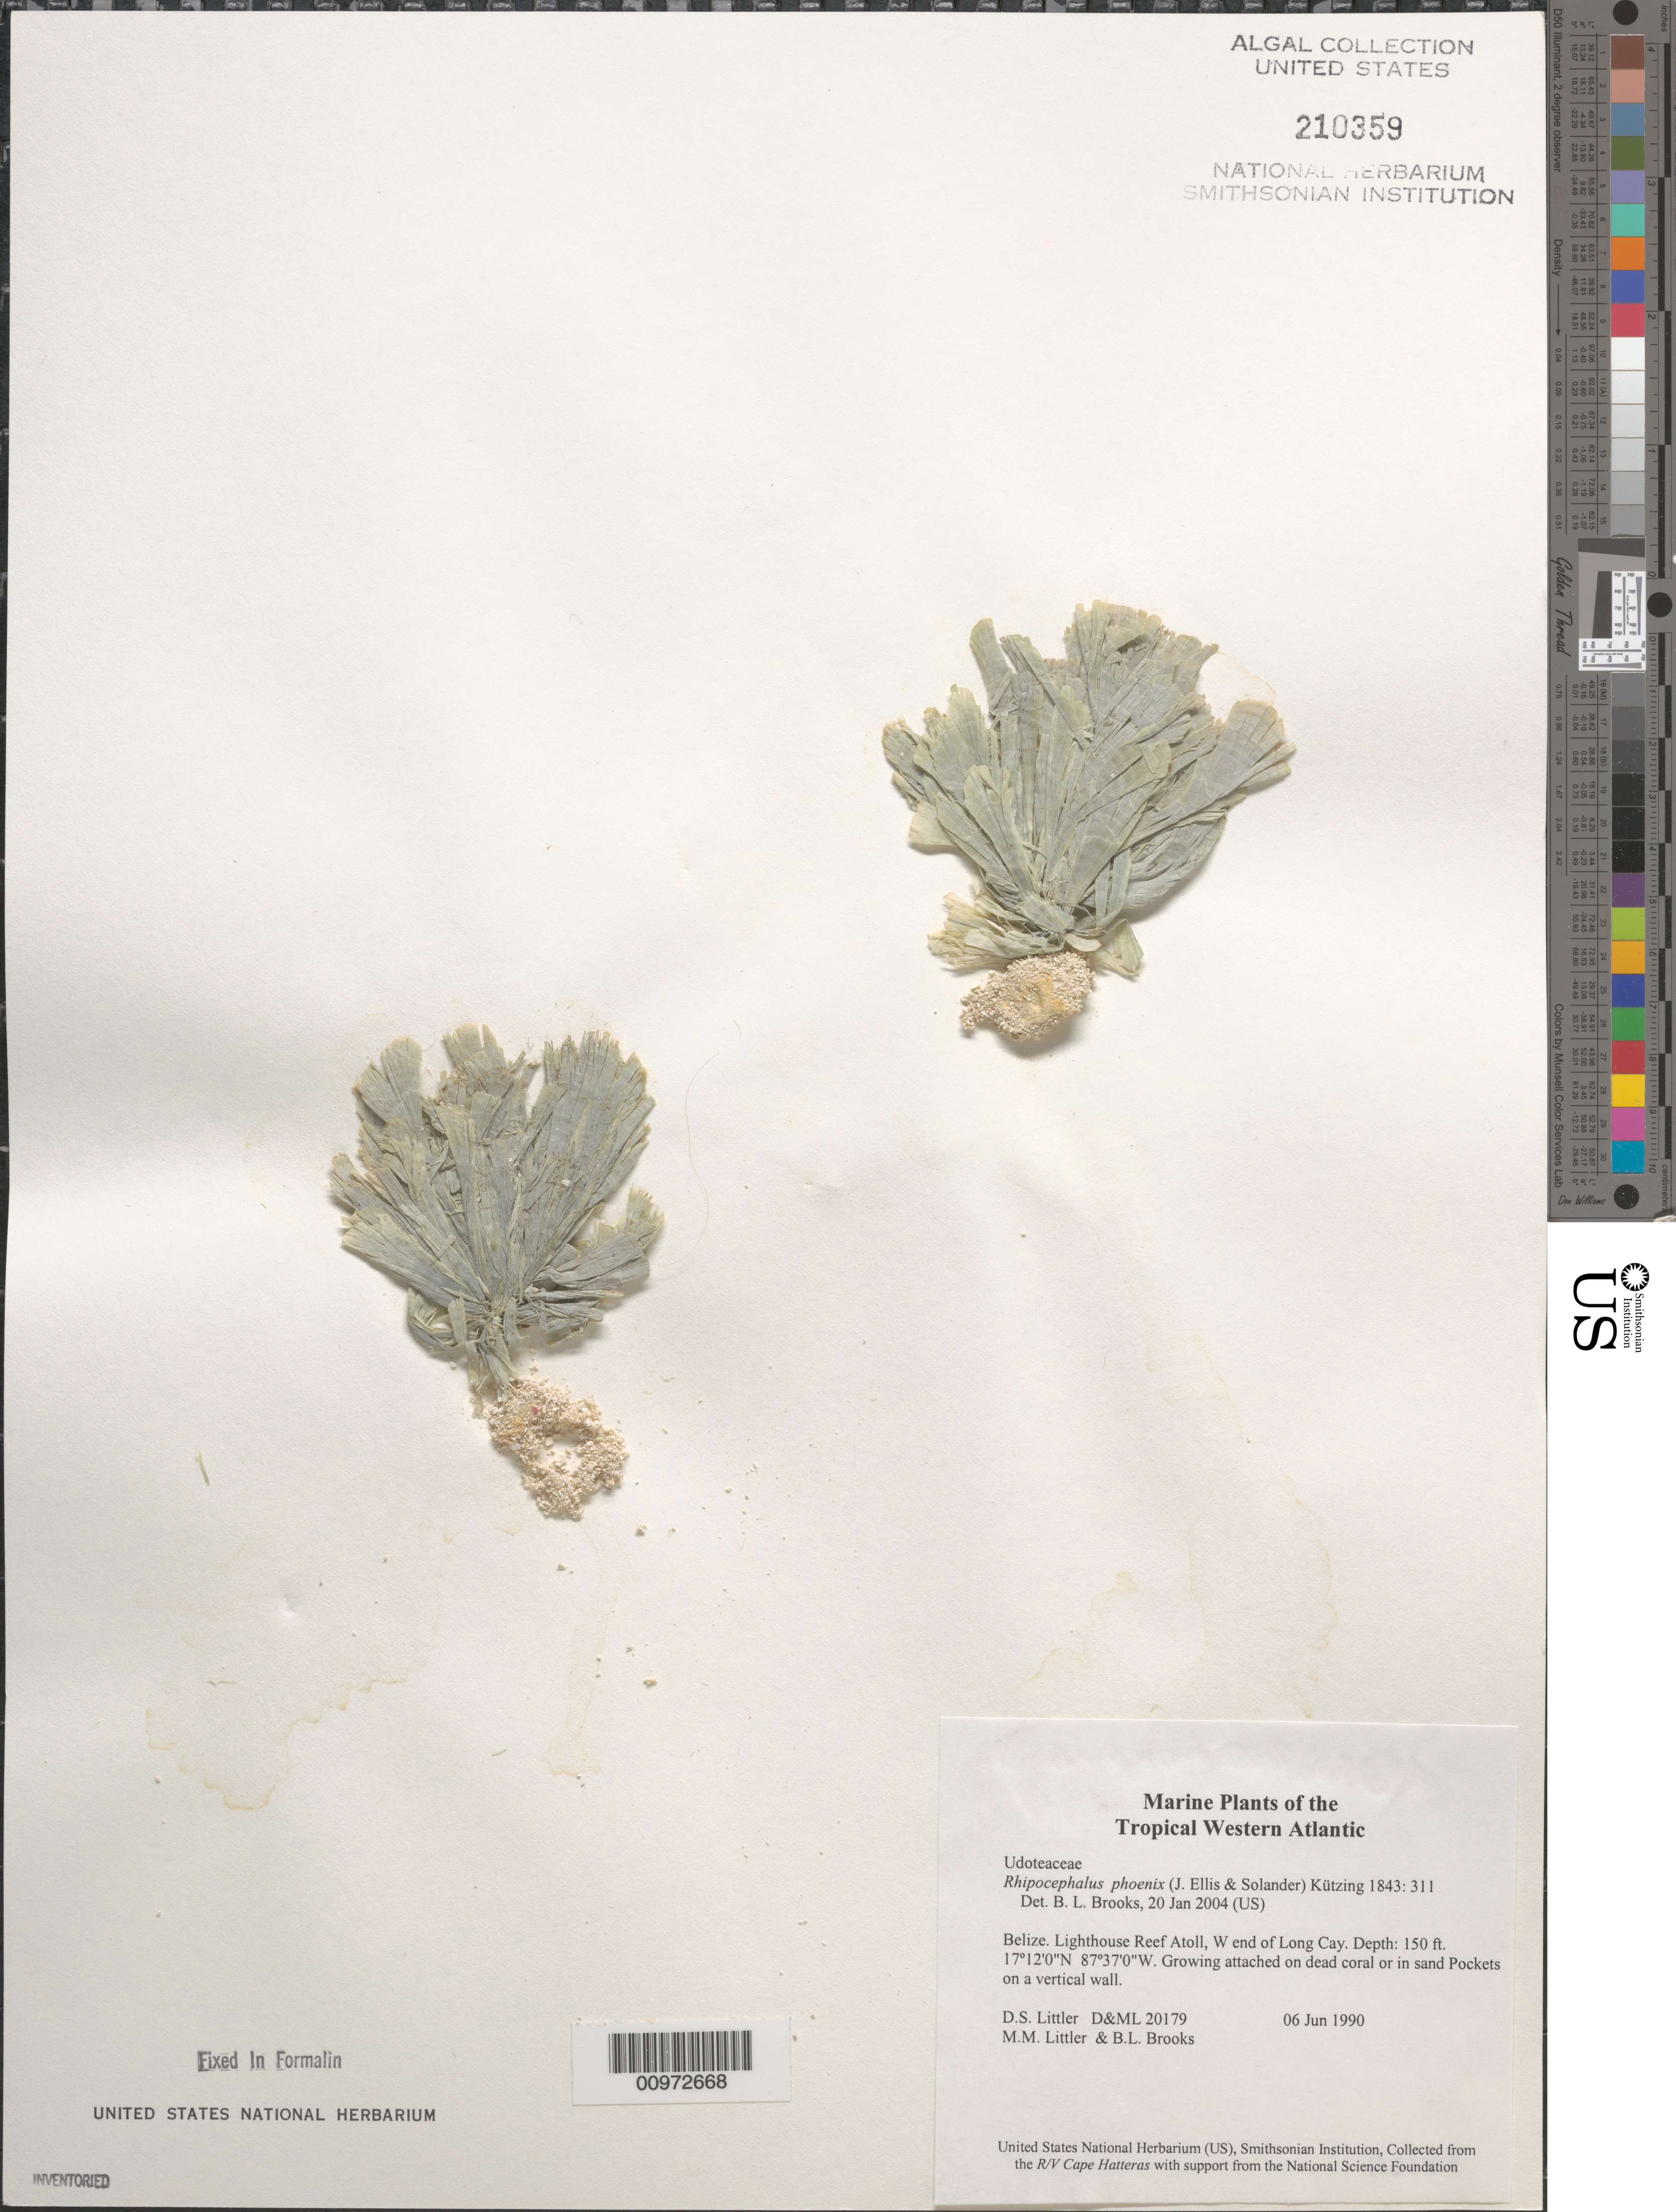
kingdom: Plantae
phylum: Chlorophyta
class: Ulvophyceae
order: Bryopsidales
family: Udoteaceae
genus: Rhipocephalus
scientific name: Rhipocephalus phoenix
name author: (J. Ellis & Sol.) Kütz.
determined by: Brooks, B. L., (BOT), Smithsonian Institution - National Museum of Natural History (UNITED STATES)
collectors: D. S. Littler, M. M. Littler & B. Brooks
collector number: D&ML 20179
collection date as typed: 06 Jun 1990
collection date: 1990-06-06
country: Belize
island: Long Cay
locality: West end of cay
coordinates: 17 12'0"N, 87 37'0"W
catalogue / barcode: US 210359